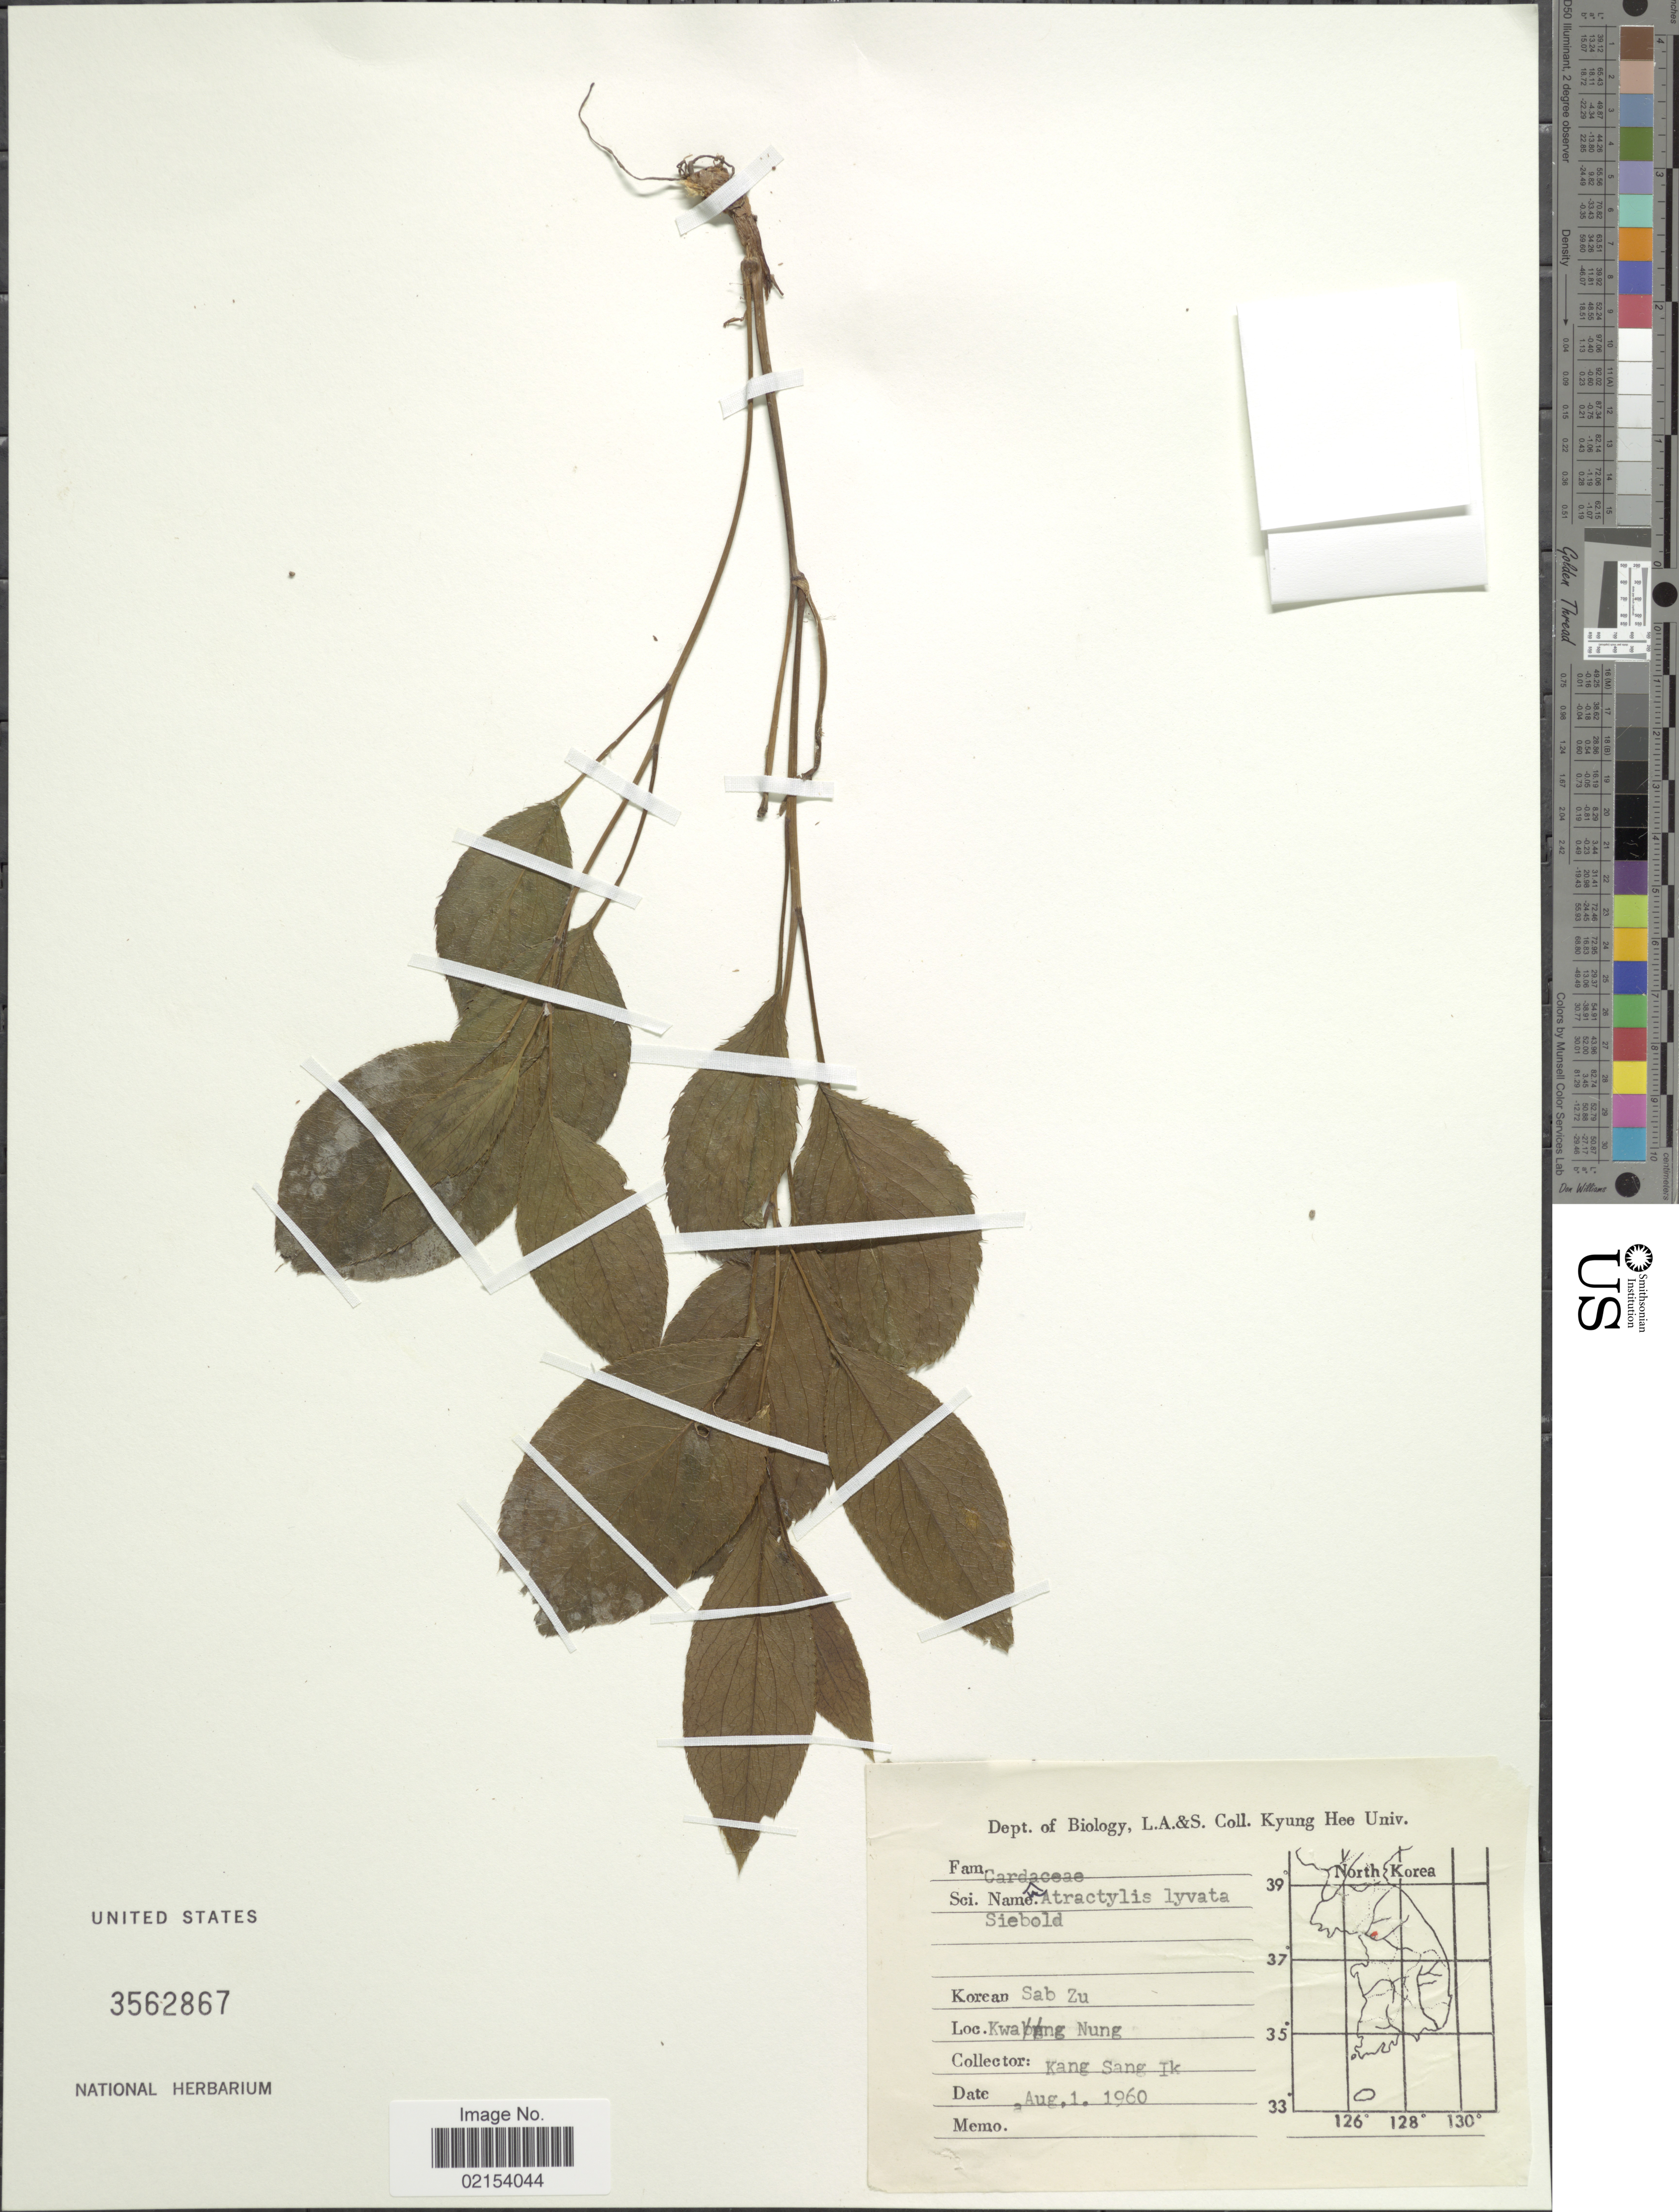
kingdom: Plantae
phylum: Tracheophyta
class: Magnoliopsida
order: Asterales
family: Asteraceae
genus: Atractylodes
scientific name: Atractylodes lancea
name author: (Thunb.) DC.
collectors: Kang Sang Ik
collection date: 1960-08-01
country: South Korea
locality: Kwang Nung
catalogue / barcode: US 3562867